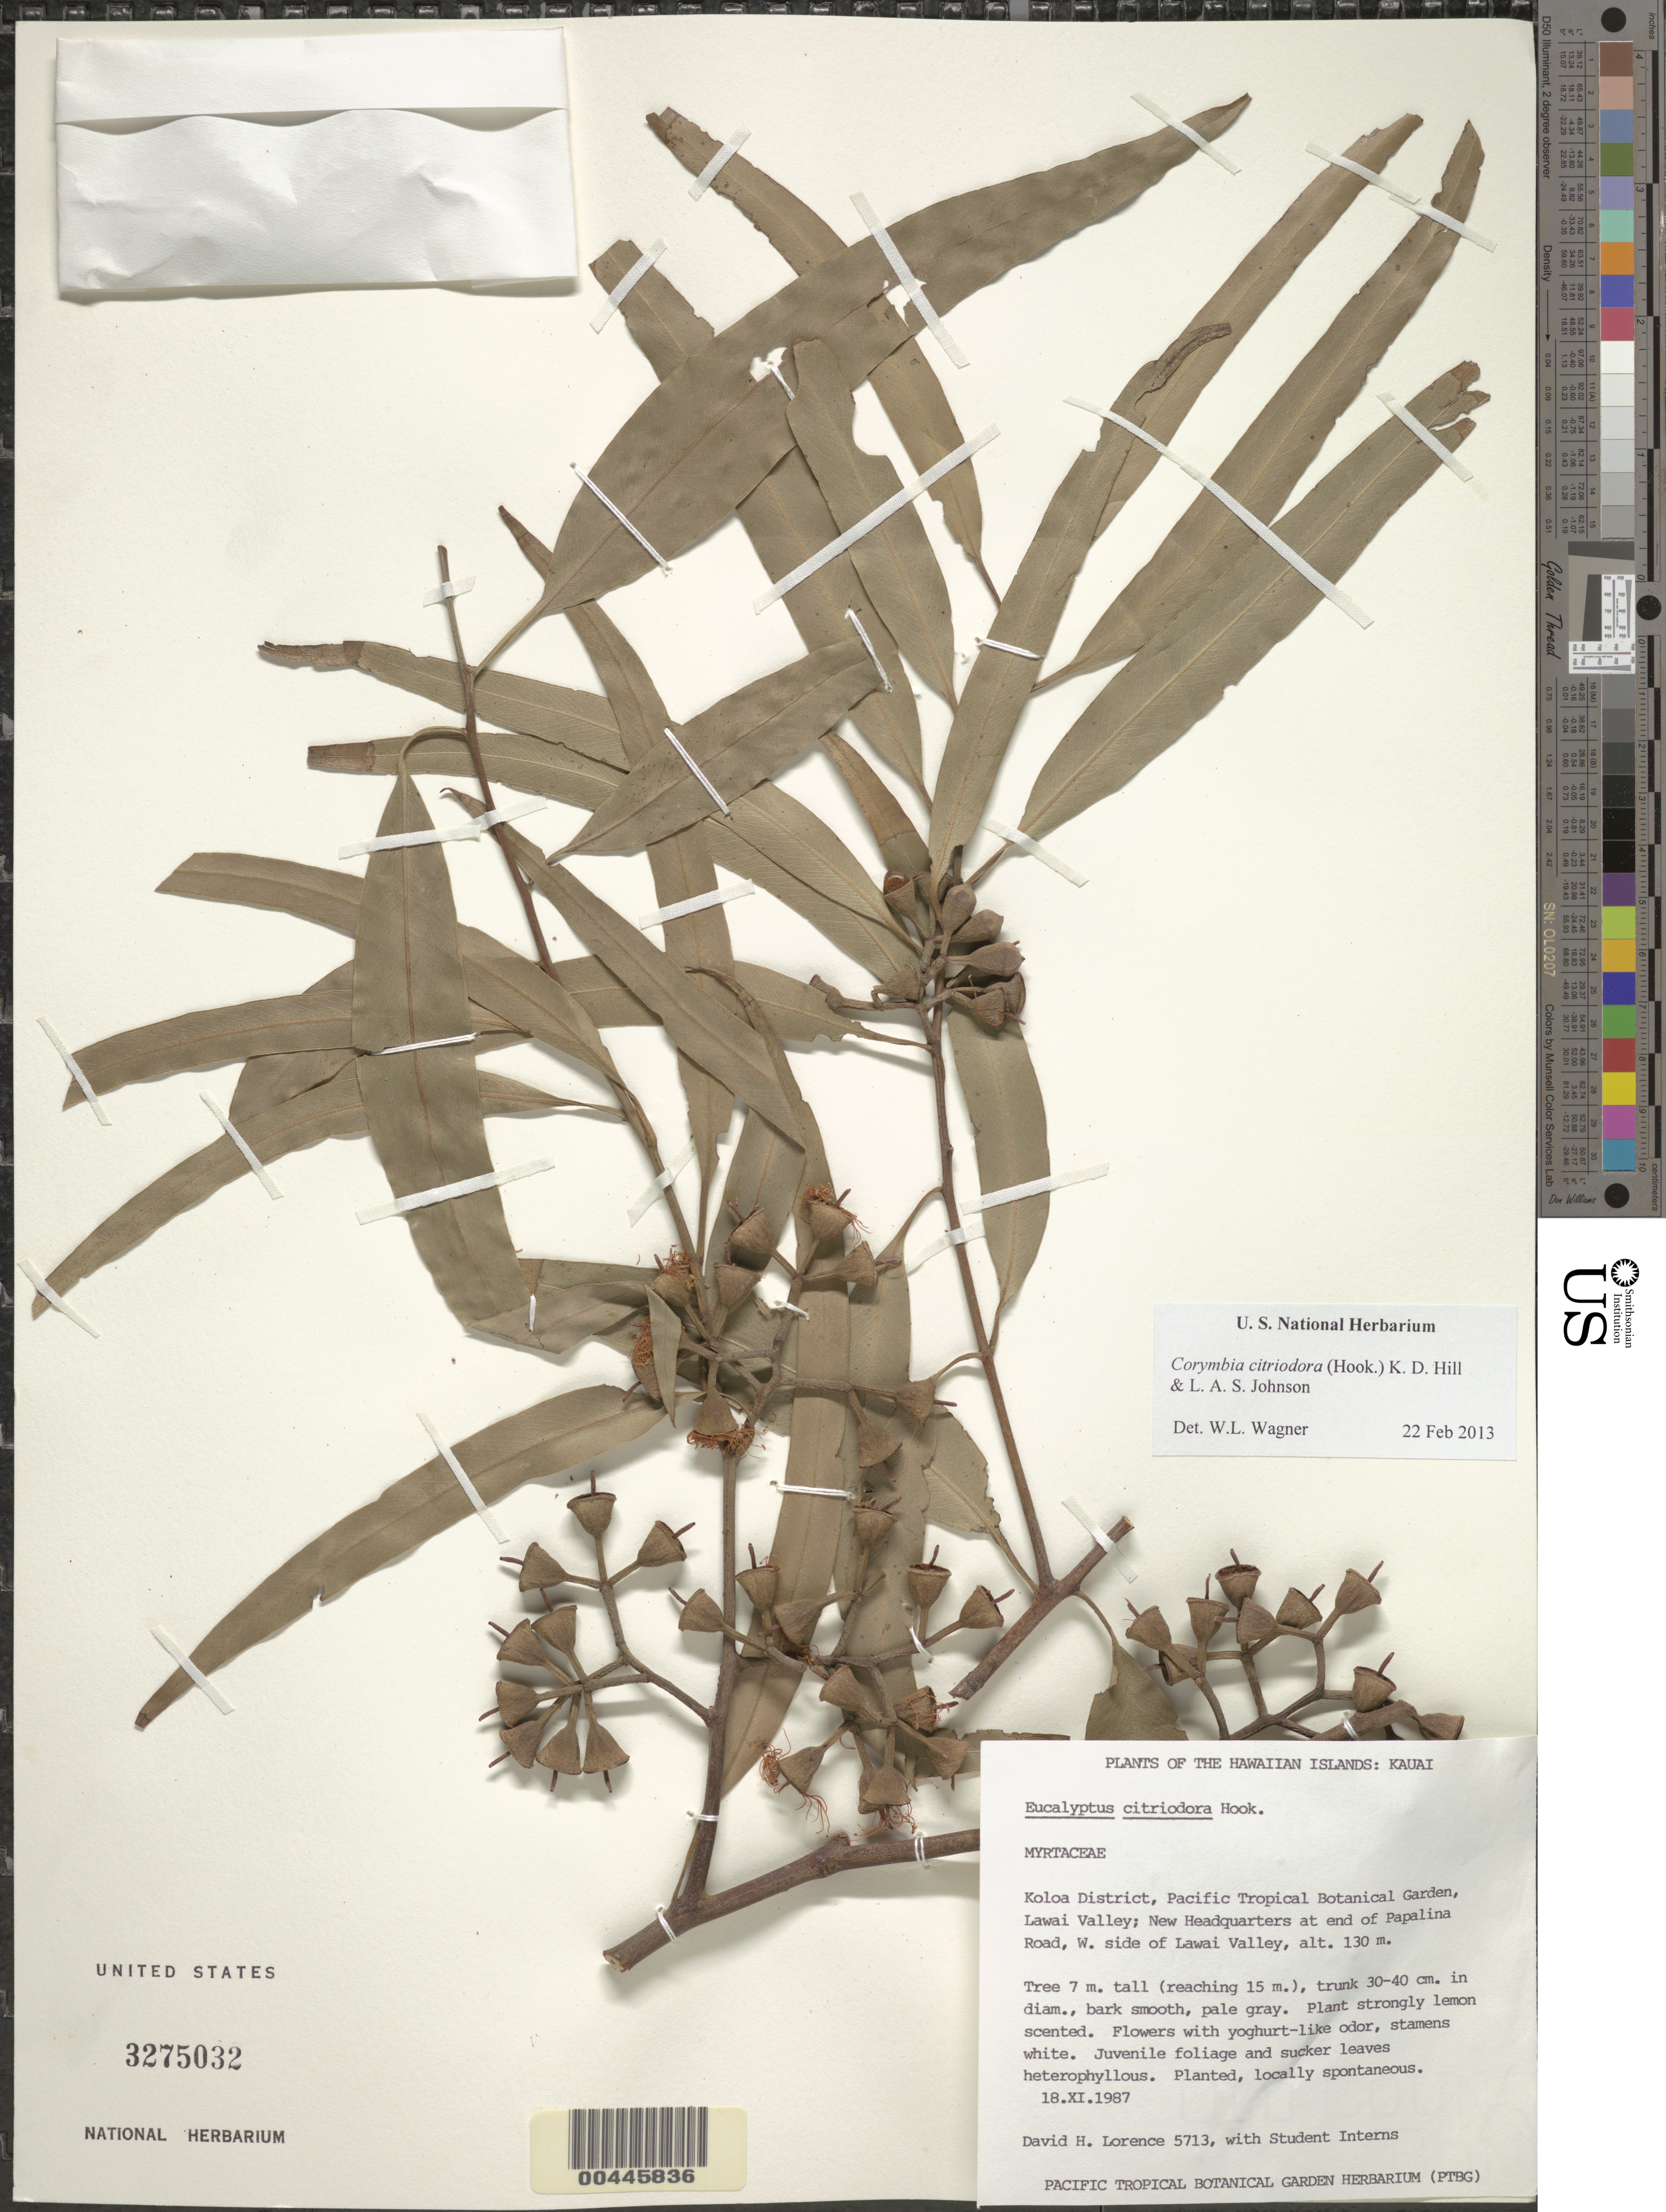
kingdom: Plantae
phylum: Tracheophyta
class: Magnoliopsida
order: Myrtales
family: Myrtaceae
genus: Corymbia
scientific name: Corymbia citriodora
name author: (Hook.) K.D. Hill & L.A.S. Johnson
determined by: Wagner, W. L., (BOT), Smithsonian Institution - National Museum of Natural History (UNITED STATES)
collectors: D. Lorence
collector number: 5713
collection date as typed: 18 Nov 1987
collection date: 1987-11-18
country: United States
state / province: Hawaii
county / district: Kauai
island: Kaua'i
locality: Koloa Dist., Pacific Tropical Botanical Garden, W side of Lawai Valley, new headquarters at end of Papalina Rd.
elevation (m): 130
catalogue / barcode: US 3275032